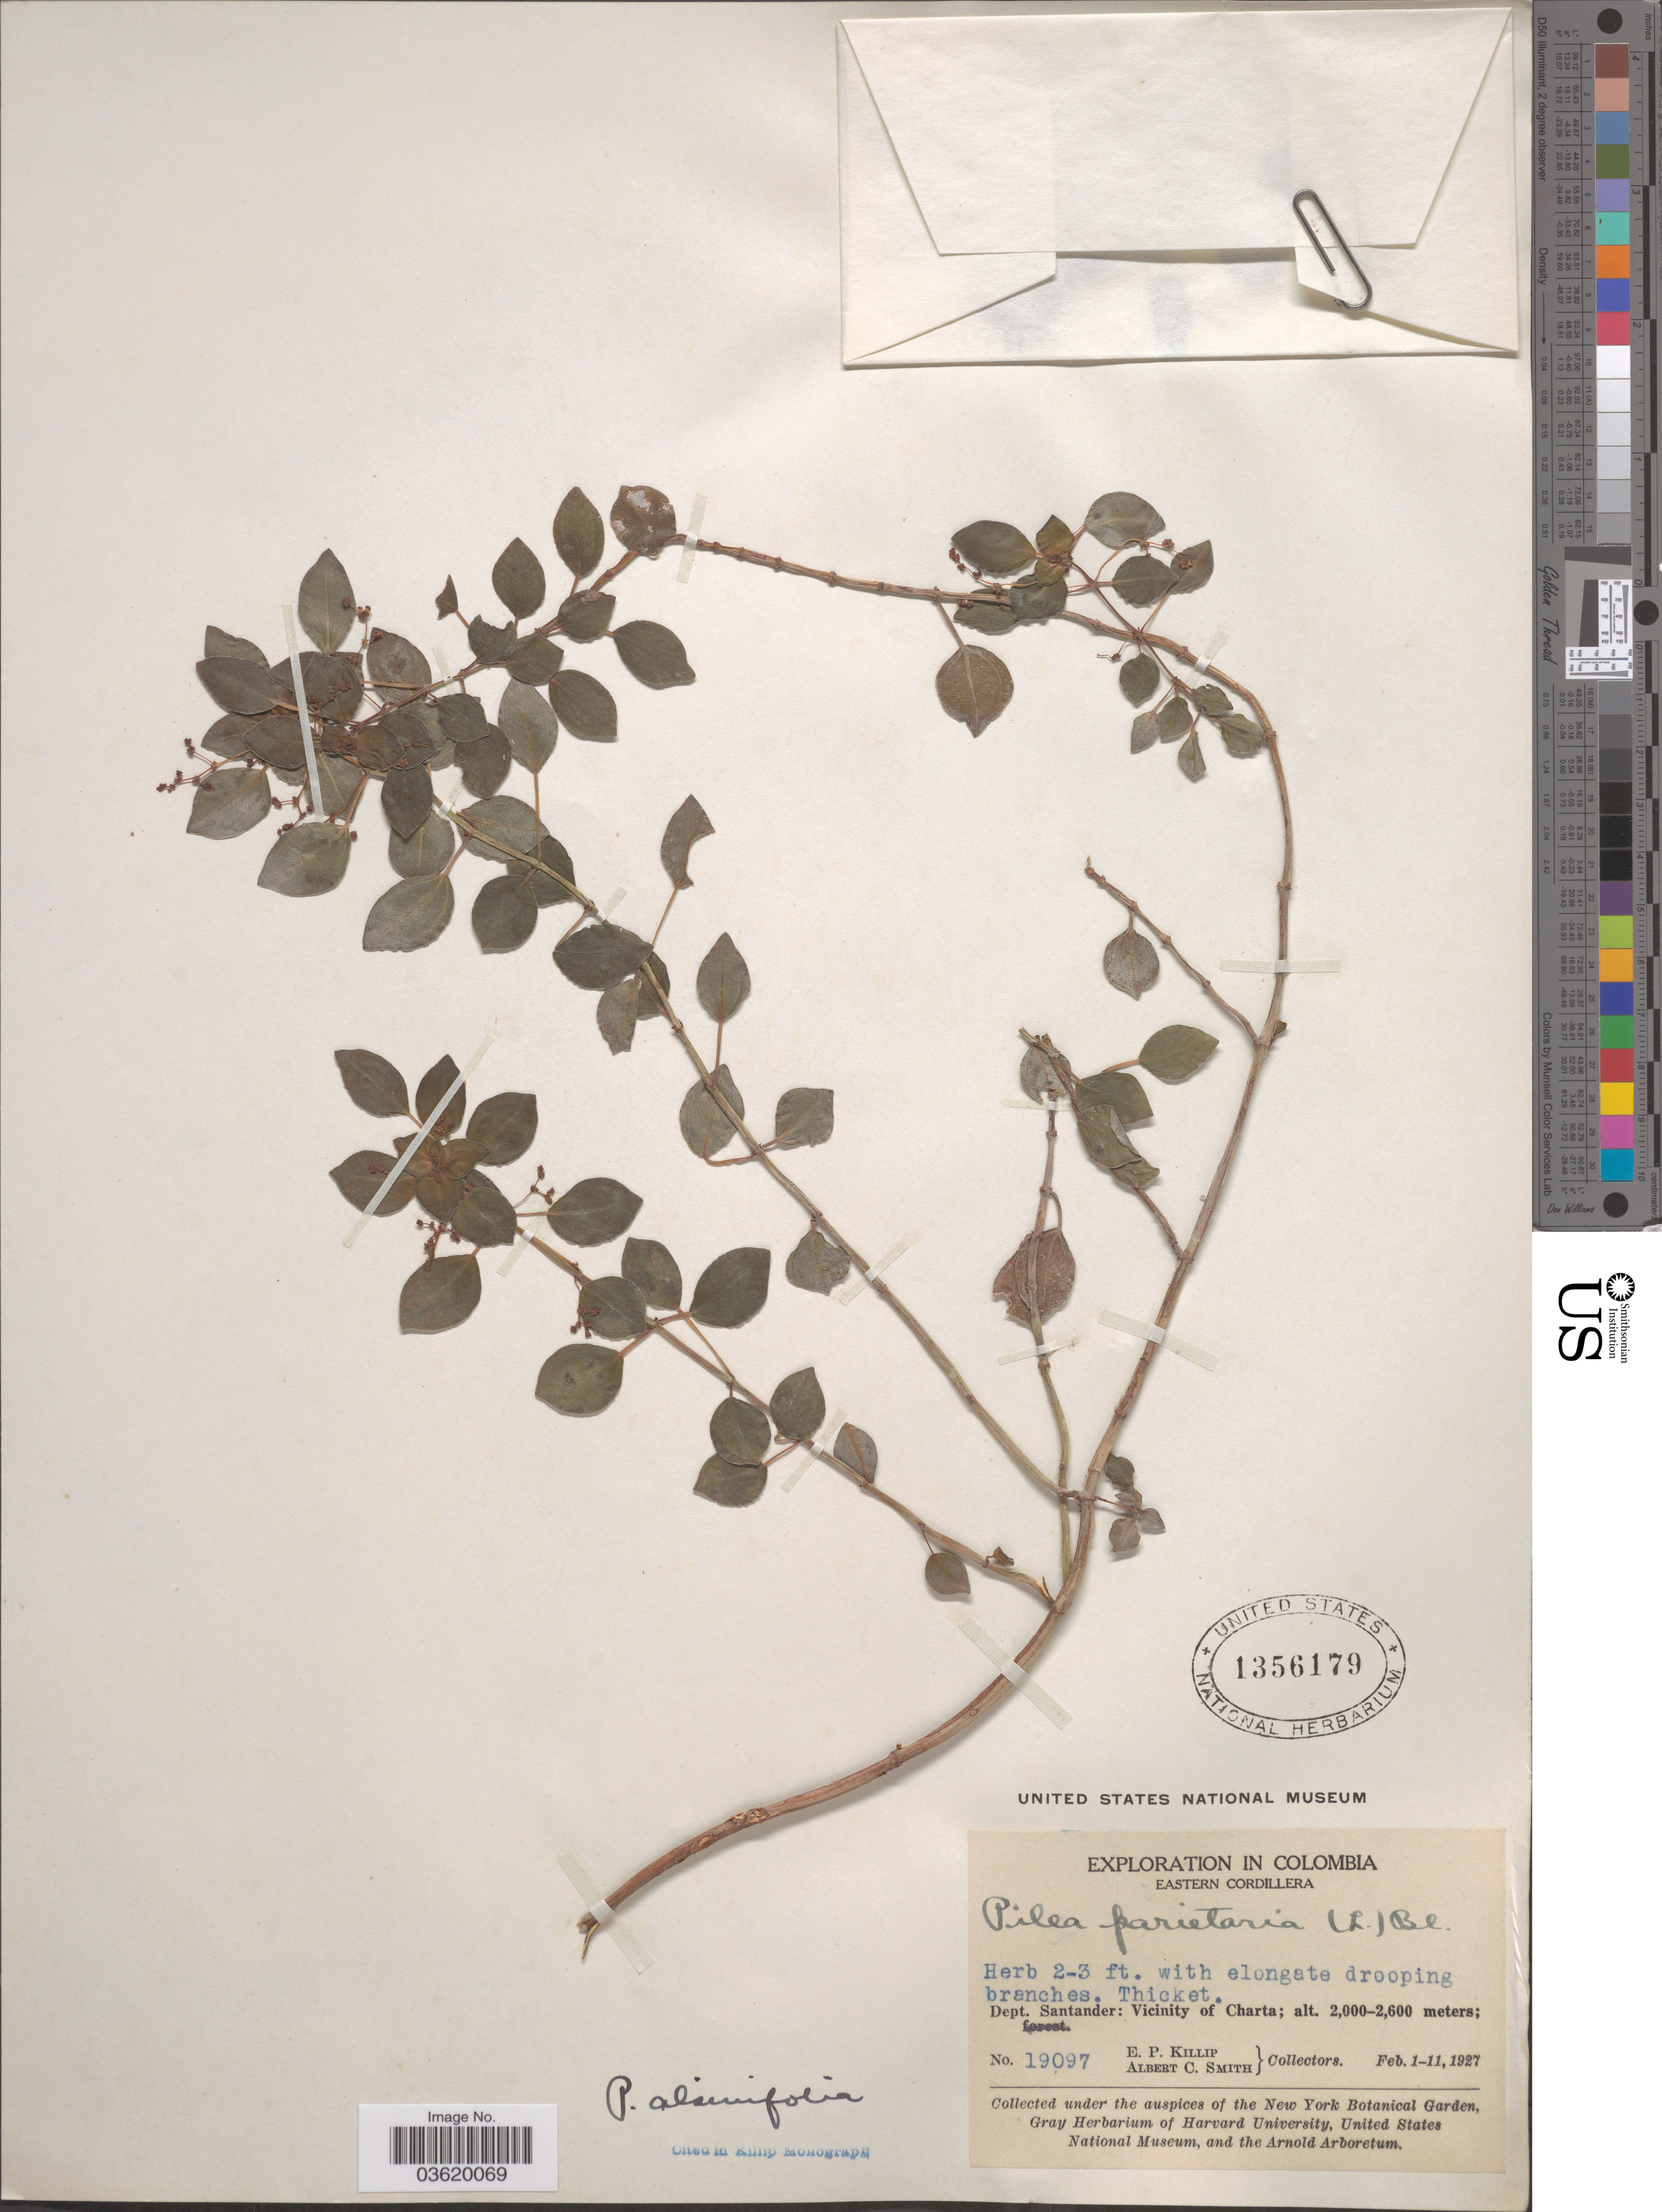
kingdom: Plantae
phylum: Tracheophyta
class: Magnoliopsida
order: Rosales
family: Urticaceae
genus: Pilea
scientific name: Pilea alsinifolia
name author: Wedd.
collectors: E. P. Killip & A. C. Smith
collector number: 19097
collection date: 1927-02-01/1927-02-11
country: Colombia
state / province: Santander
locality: Eastern Cordillera. Dept. Santander: Vicinity of Charta.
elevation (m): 2000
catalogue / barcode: US 1356179